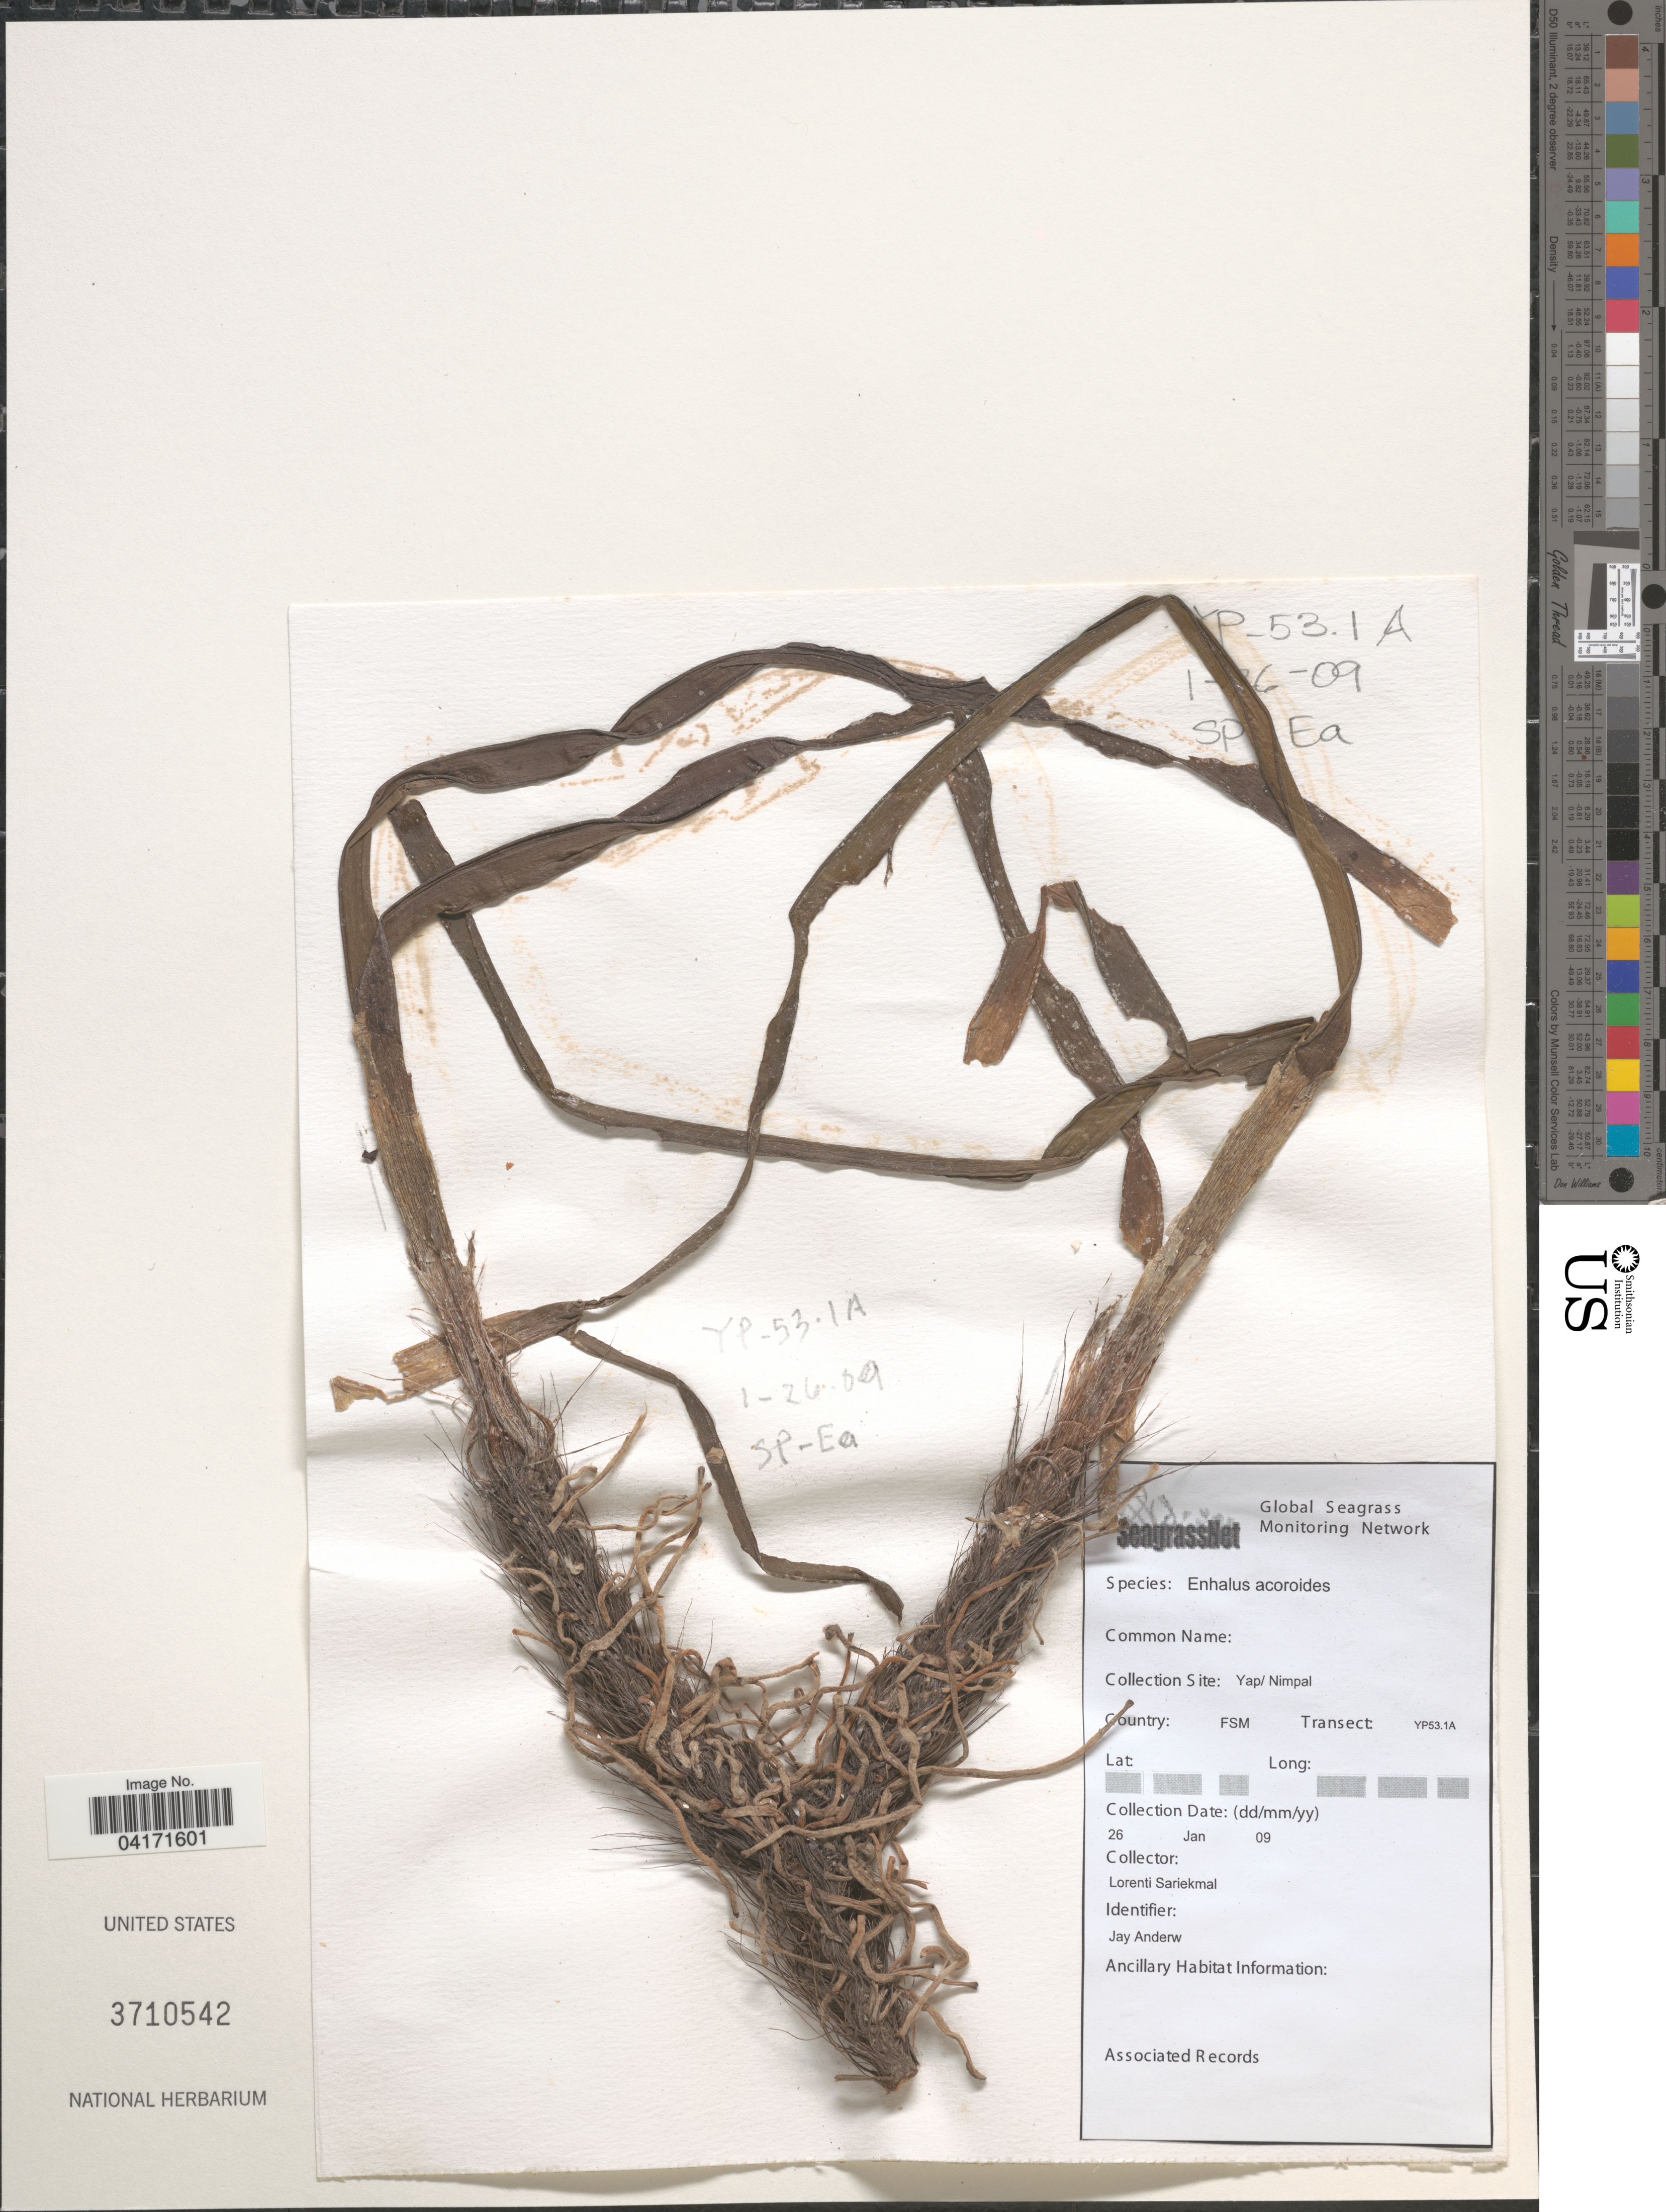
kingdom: Plantae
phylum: Tracheophyta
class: Liliopsida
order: Alismatales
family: Hydrocharitaceae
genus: Enhalus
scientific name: Enhalus acoroides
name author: (L. f.) Royle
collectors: L. Sariekmal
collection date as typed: Transcribed d/m/y: 26/1/9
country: Micronesia, Federated States of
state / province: Yap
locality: Nimpal. Transect: YP53.1A.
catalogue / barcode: US 3710542